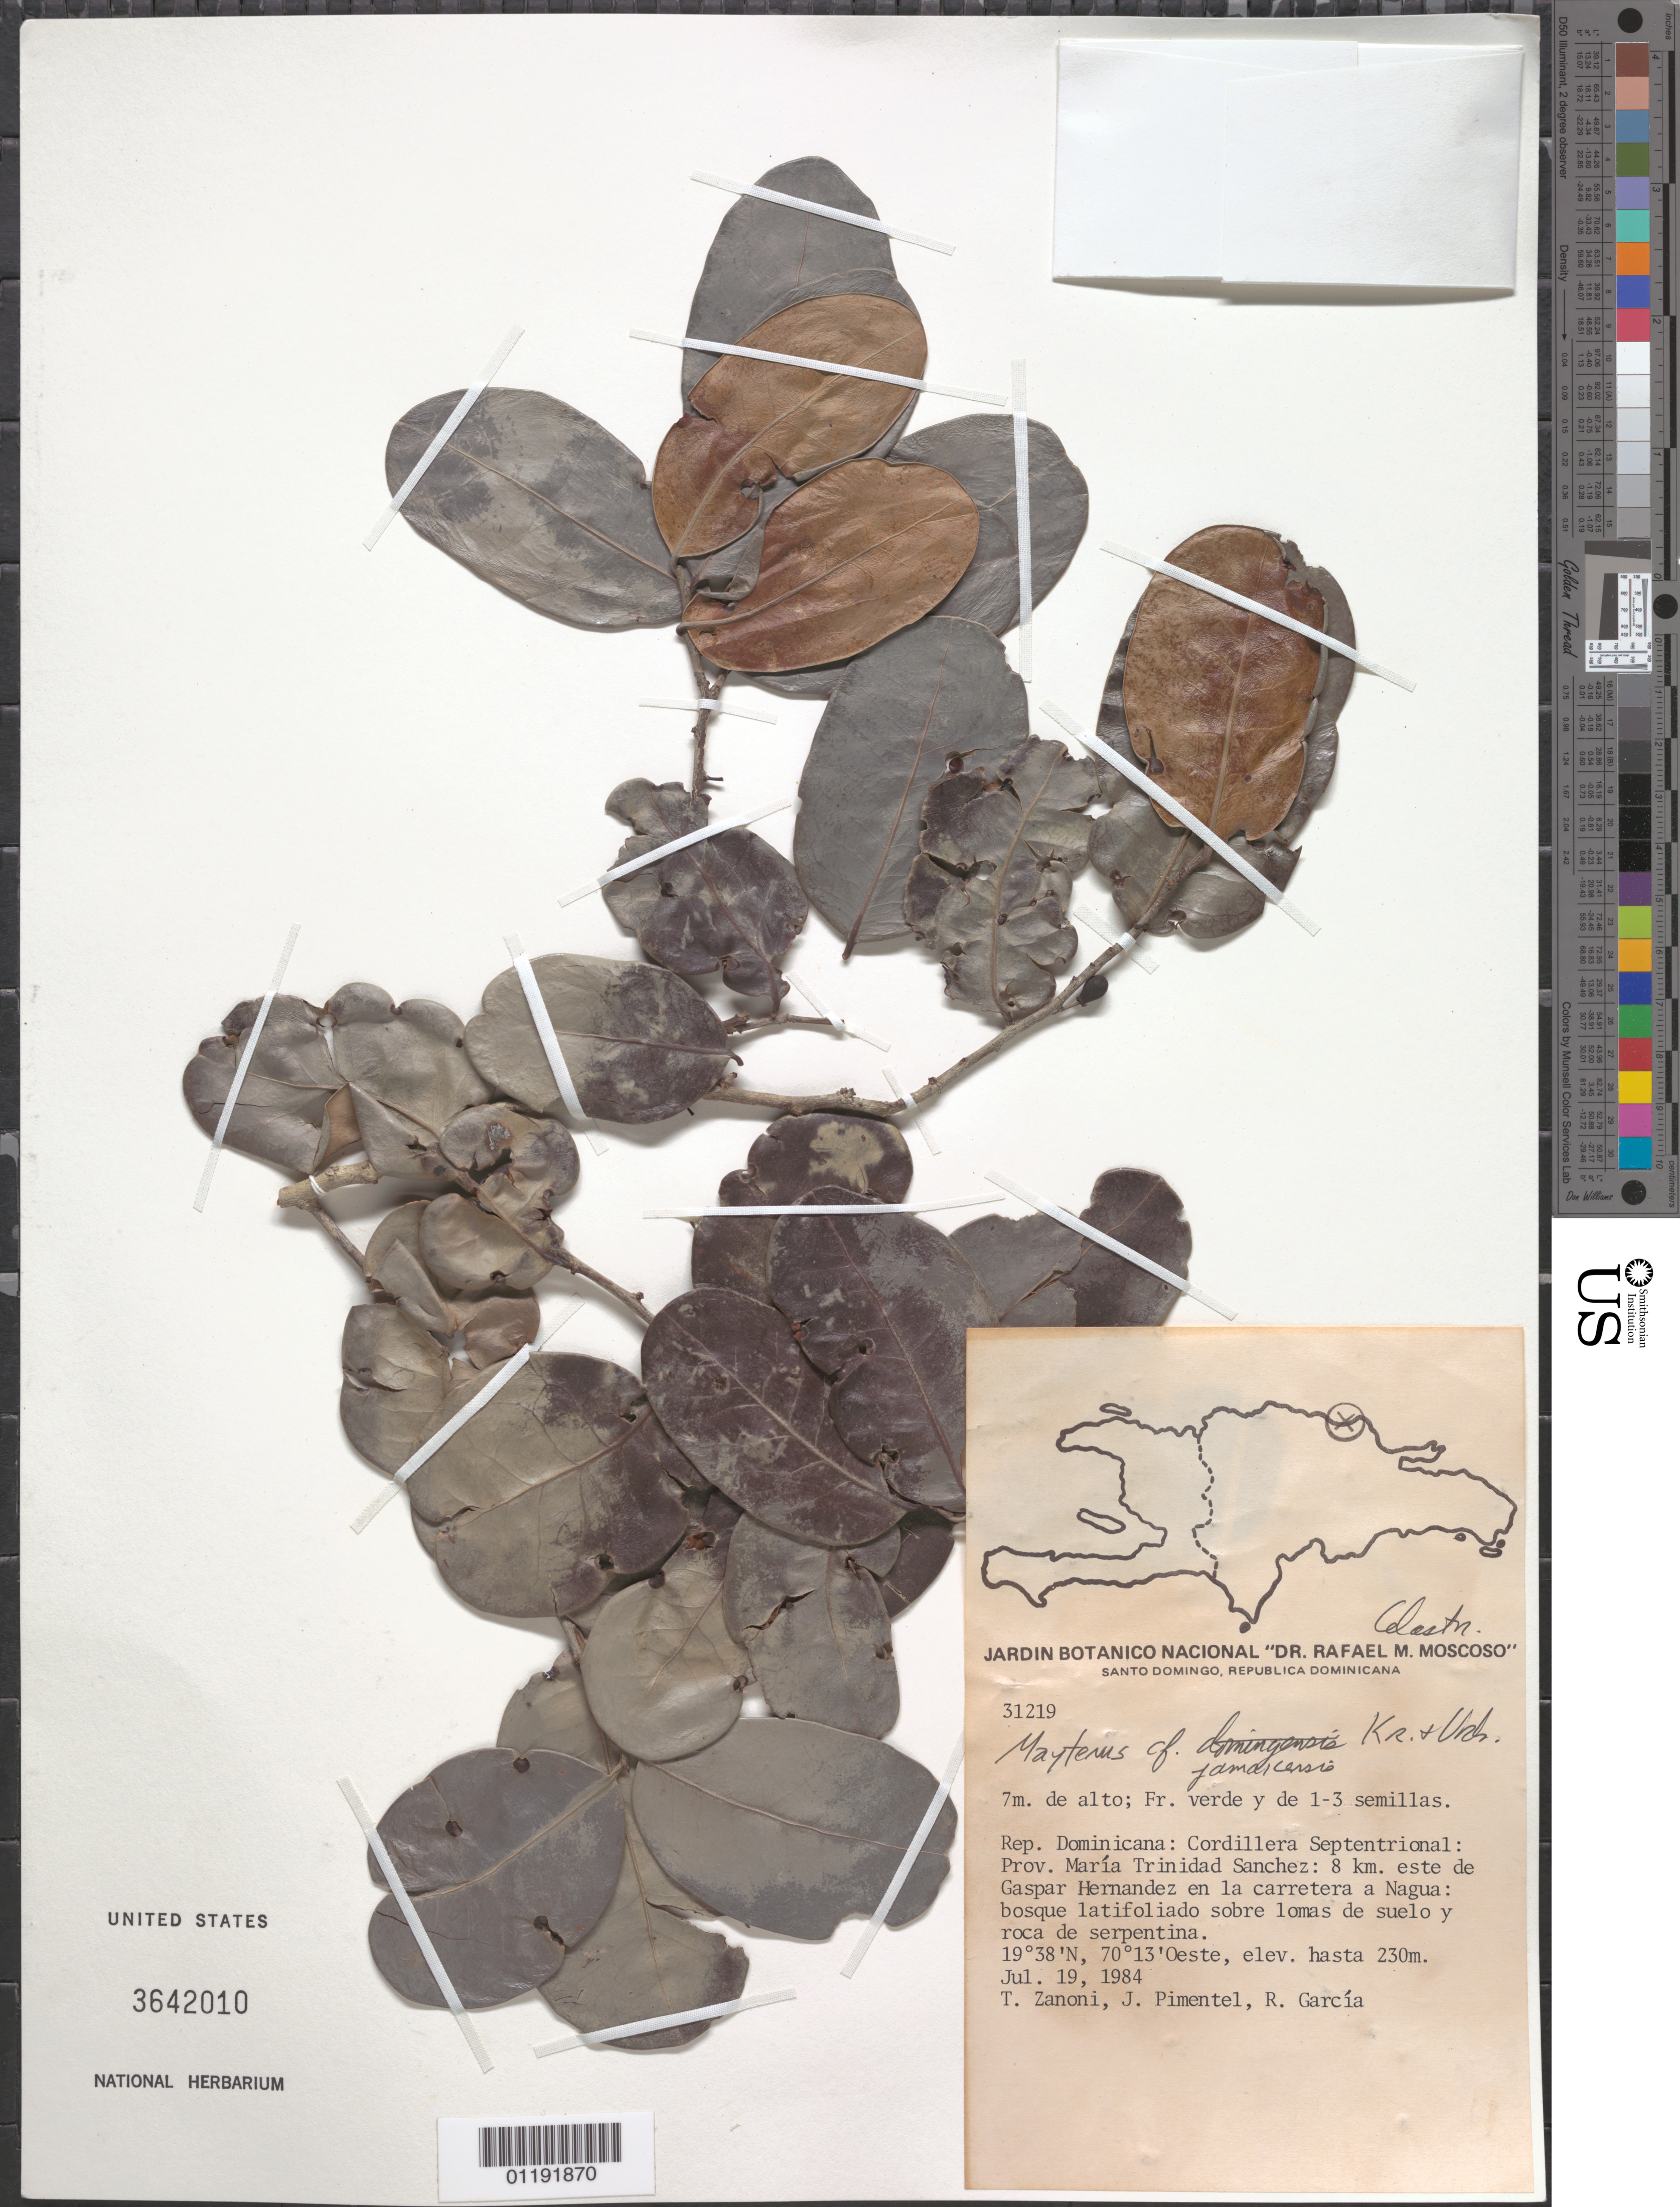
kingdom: Plantae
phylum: Tracheophyta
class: Magnoliopsida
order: Celastrales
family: Celastraceae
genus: Maytenus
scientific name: Maytenus jamaicensis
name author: Krug & Urb.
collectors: T. A. Zanoni, J. Pimentel & R. Garcia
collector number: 31219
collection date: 1984-07-19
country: Dominican Republic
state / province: María Trinidad Sánchez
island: Hispaniola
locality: Septentrional Mt Range, 8 km E of Gaspar Hernandez, on Road to Nagua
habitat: Mt range, road, broadleaf forest, on serpentinite rocks and soil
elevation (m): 230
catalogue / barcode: US 3642010